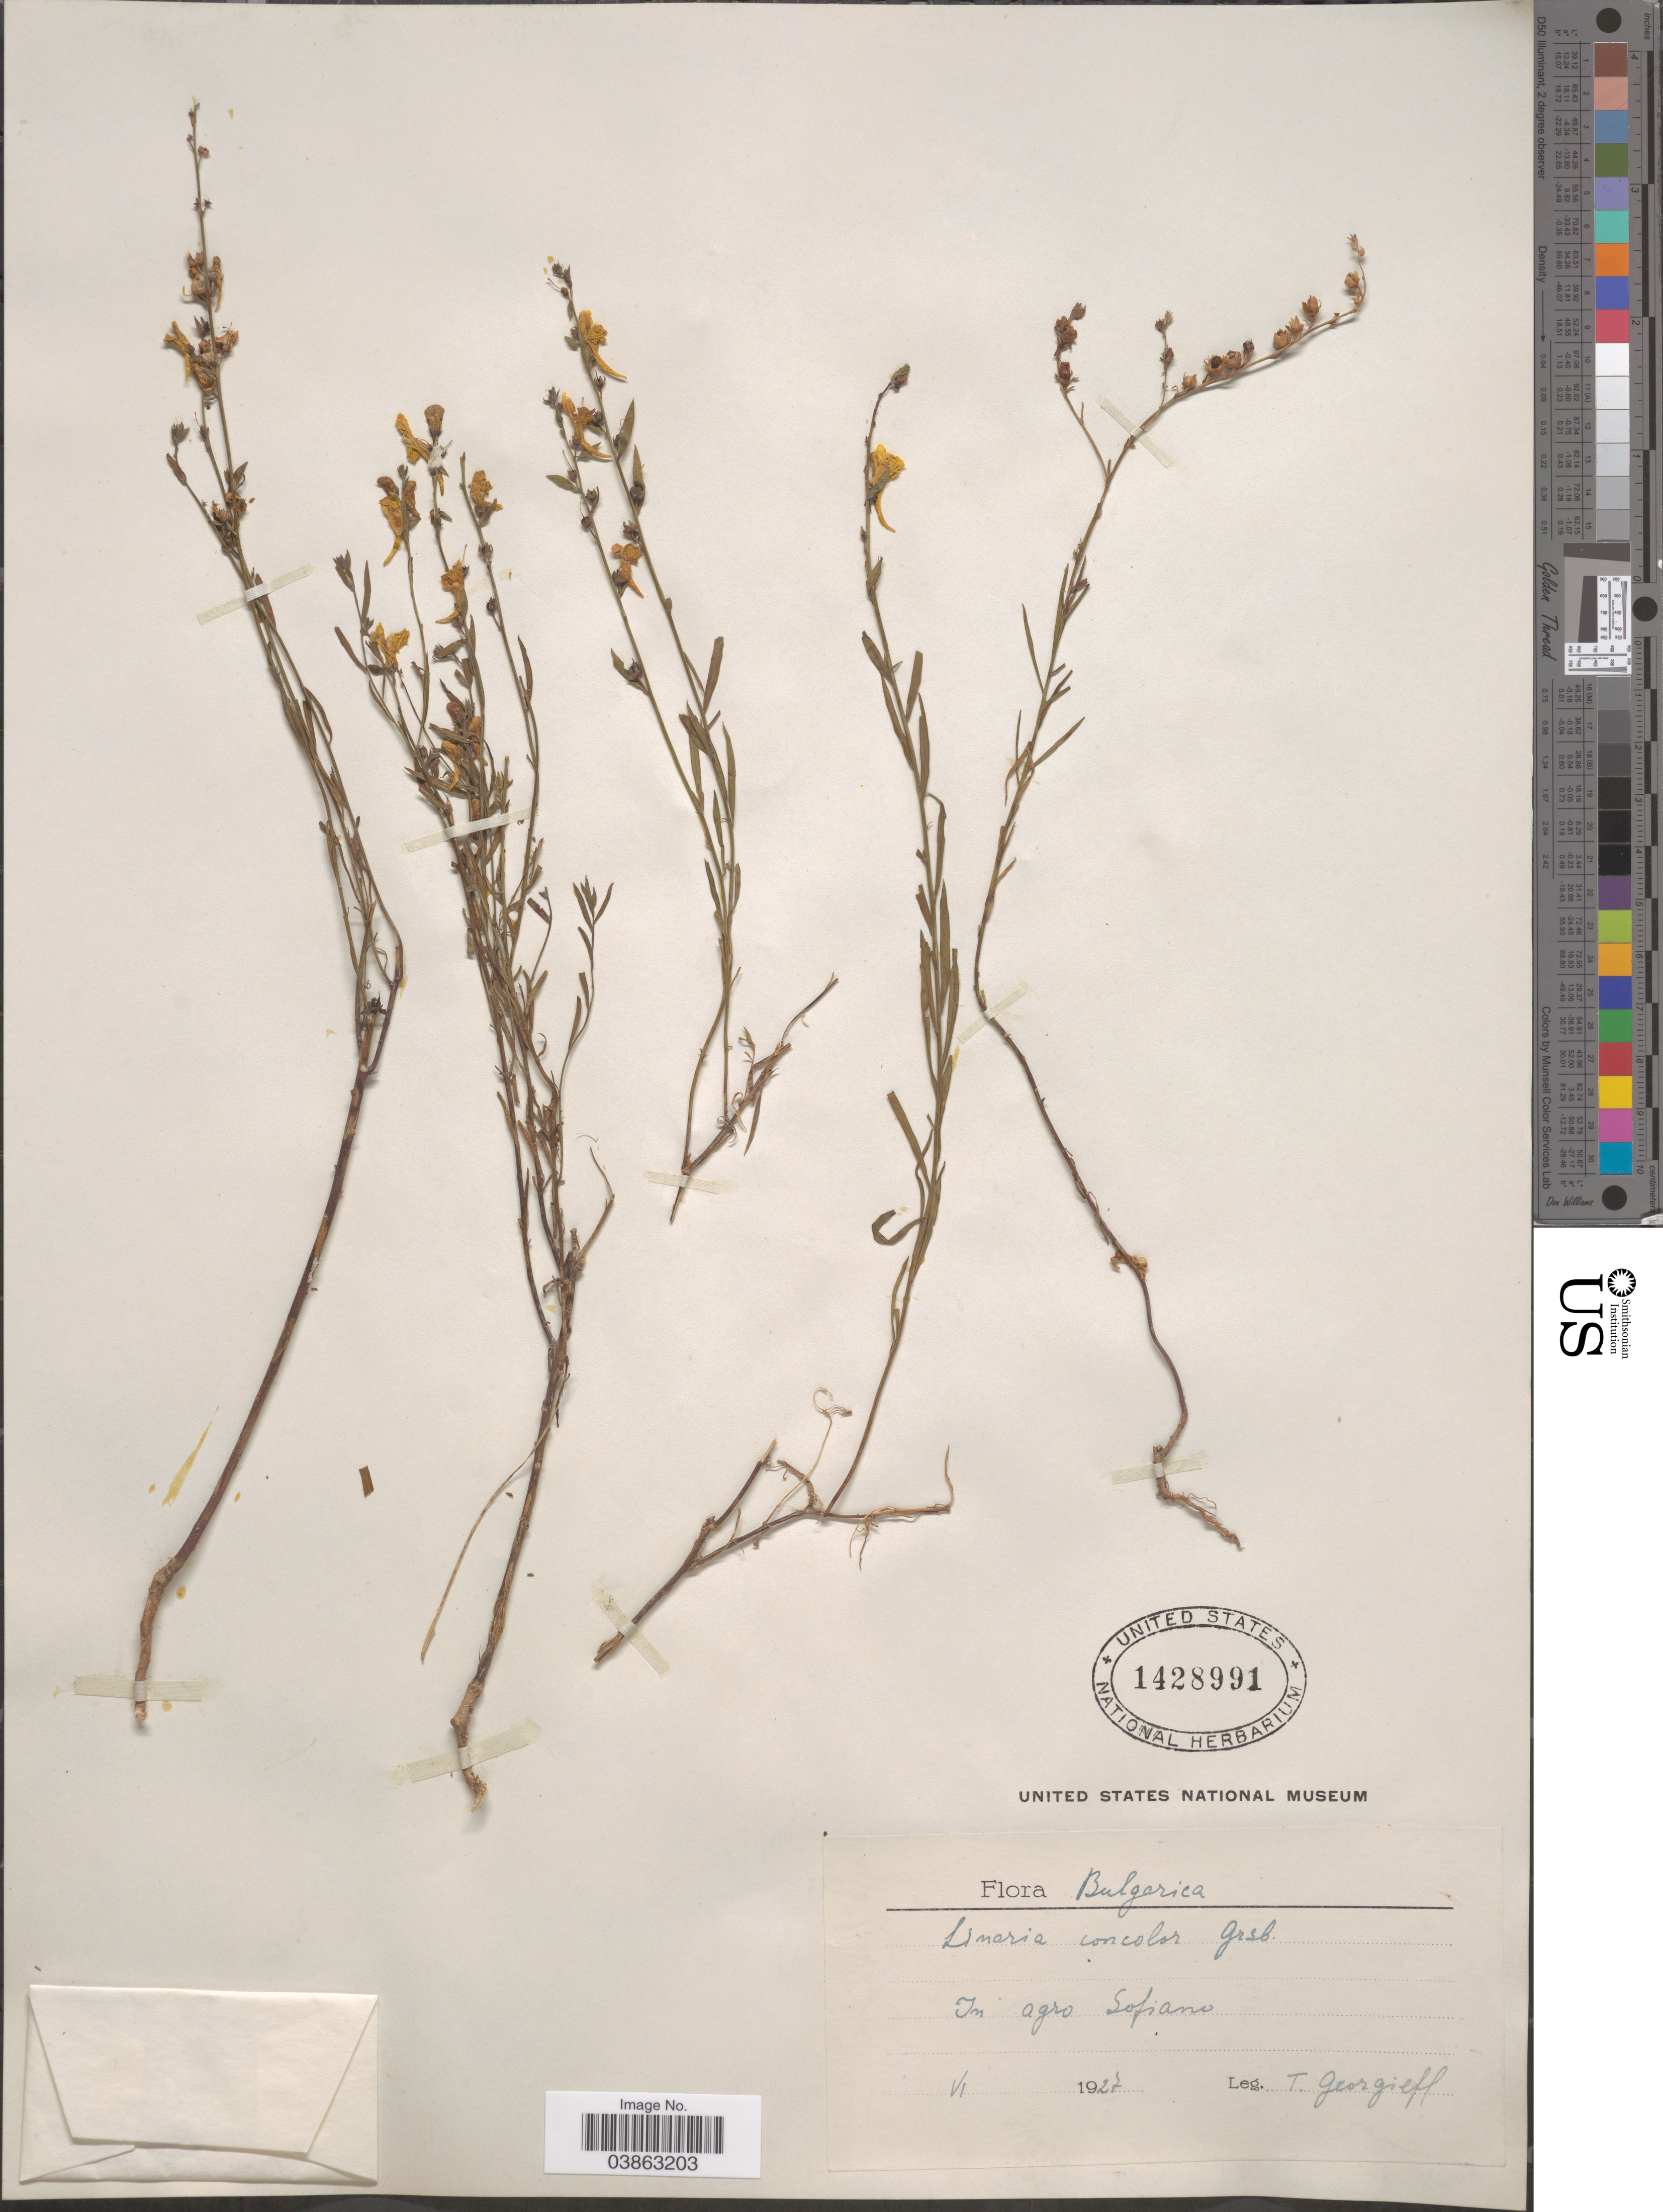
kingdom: Plantae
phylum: Tracheophyta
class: Magnoliopsida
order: Lamiales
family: Plantaginaceae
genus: Linaria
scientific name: Linaria concolor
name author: Griseb.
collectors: T. Georgieff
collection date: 1927-06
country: Bulgaria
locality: Bulgarica. In agro Sofiano.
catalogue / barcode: US 1428991